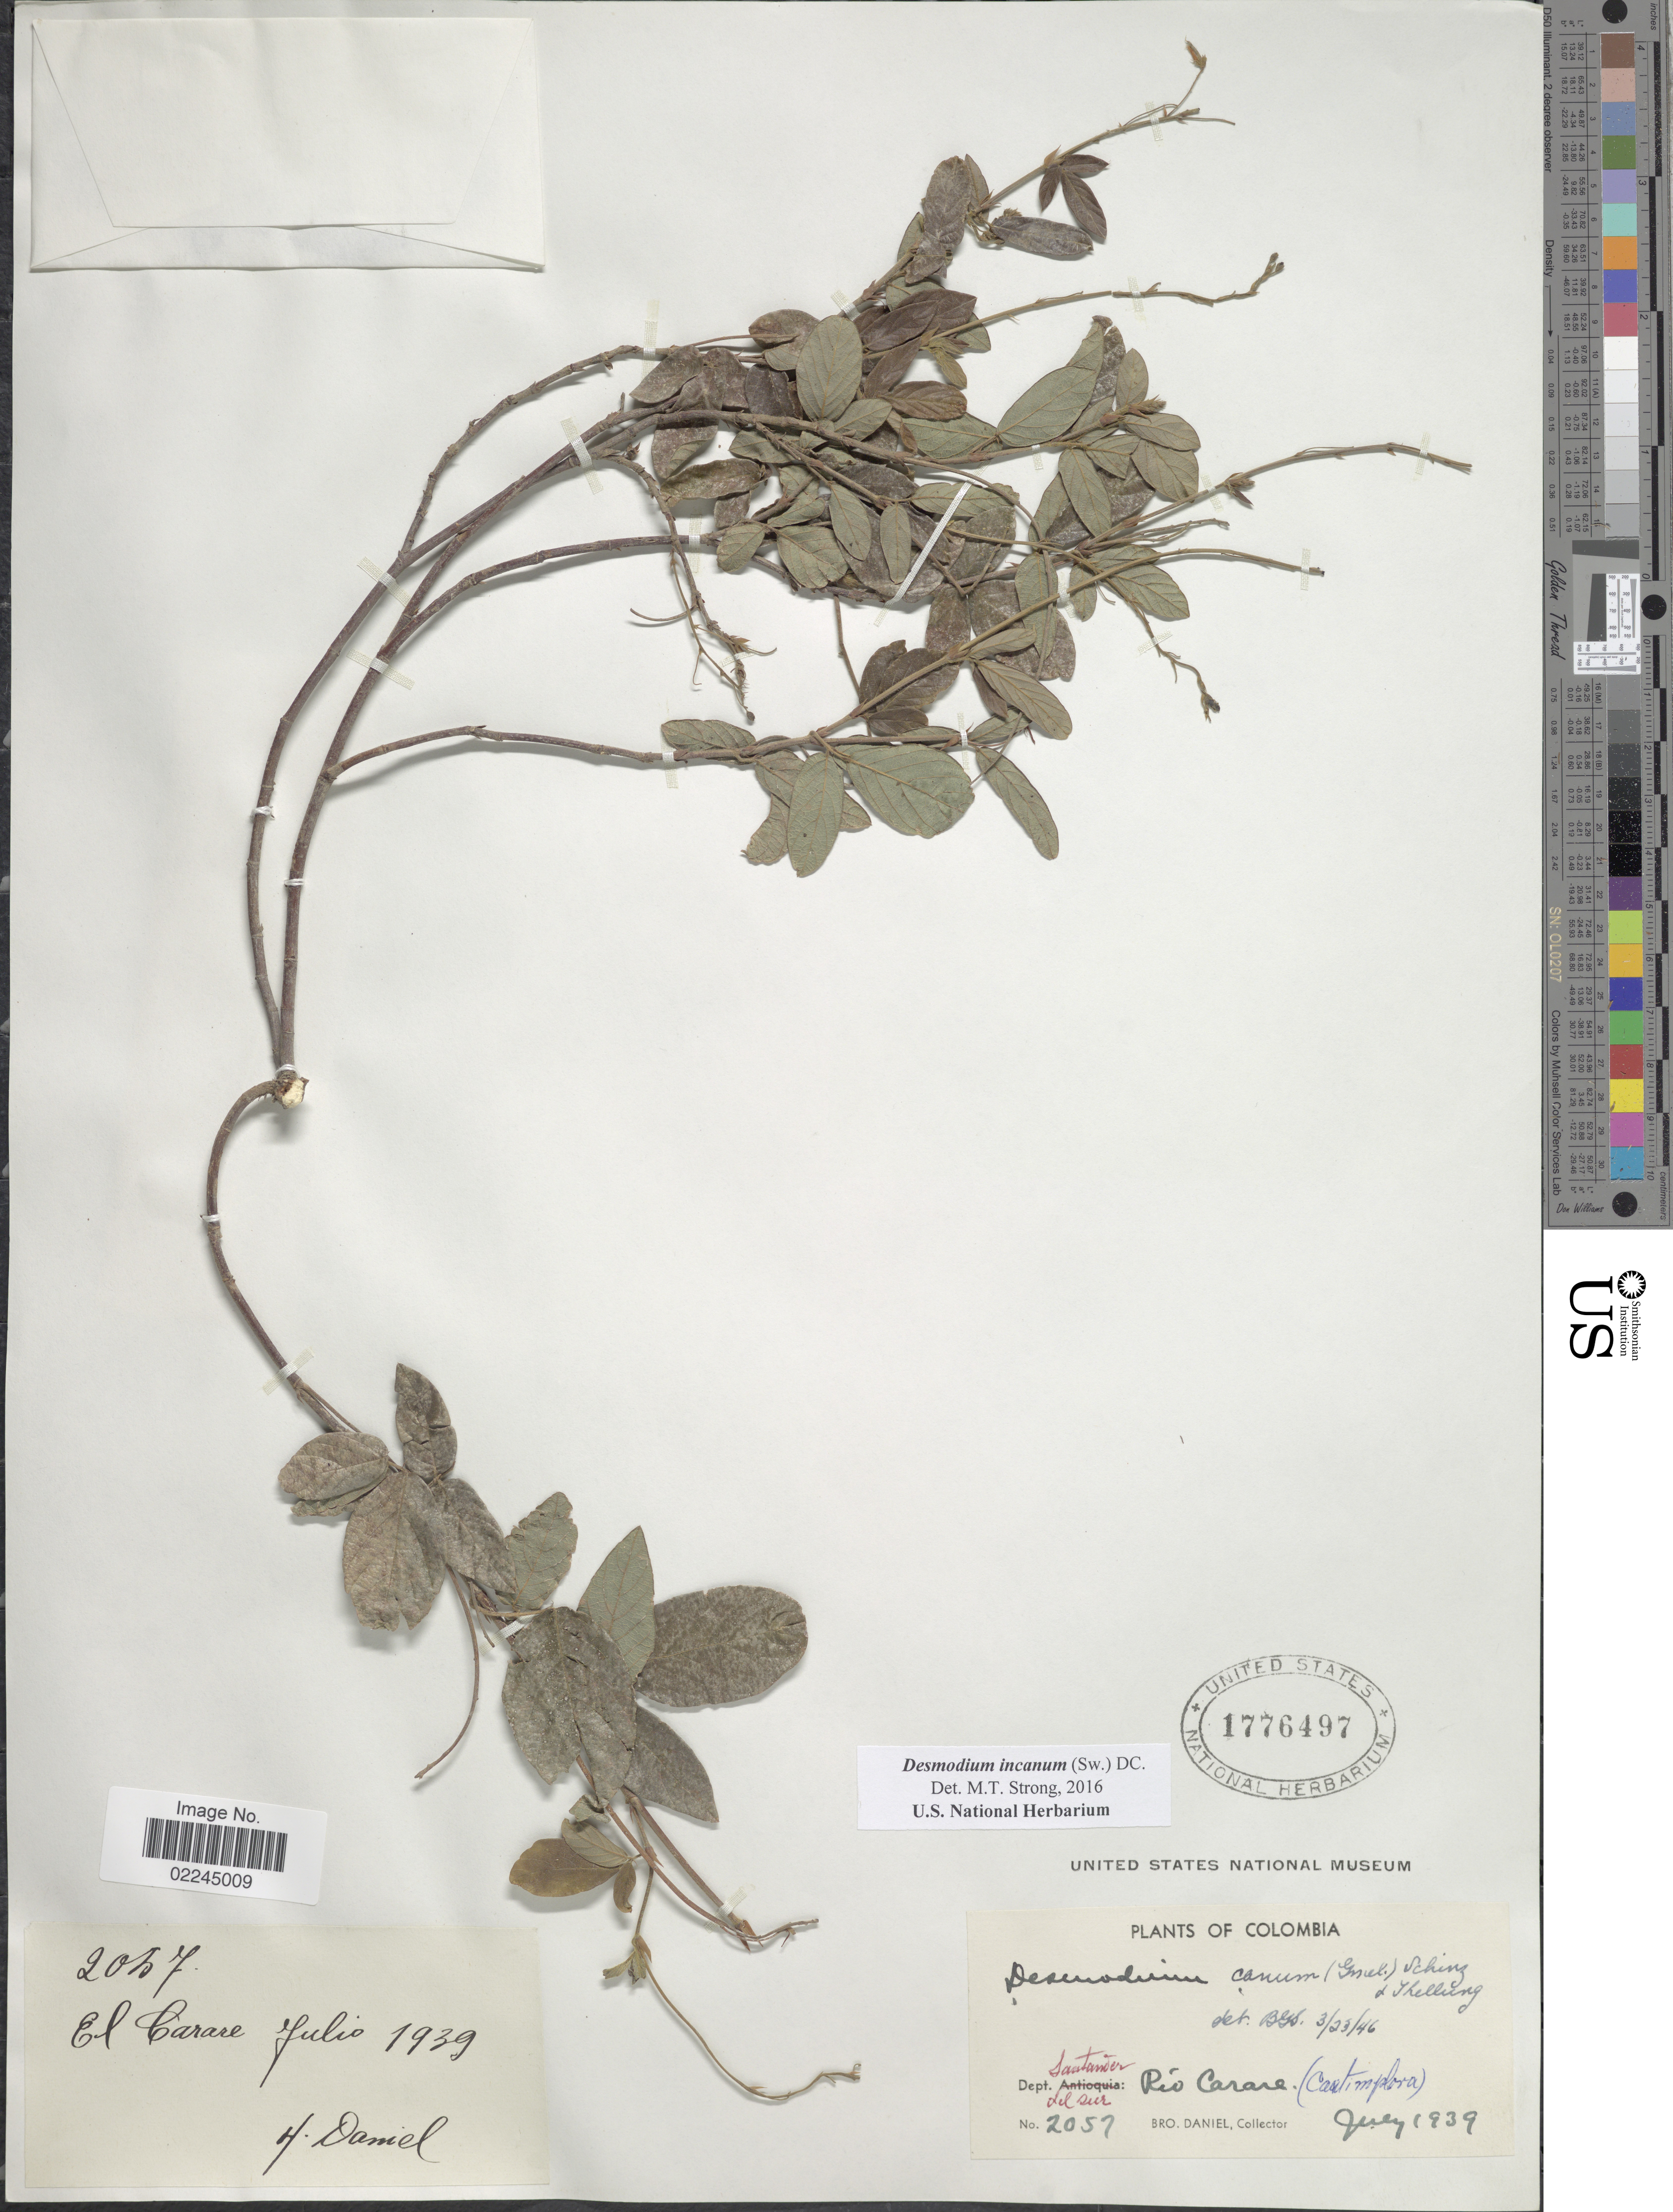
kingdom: Plantae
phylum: Tracheophyta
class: Magnoliopsida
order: Fabales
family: Fabaceae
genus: Desmodium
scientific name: Desmodium incanum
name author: (Sw.) DC.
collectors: Bro. Daniel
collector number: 2057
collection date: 1939-07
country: Colombia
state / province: Santander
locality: Rio Carare, Dept. Santander del Sur, El Carare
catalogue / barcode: US 1776497